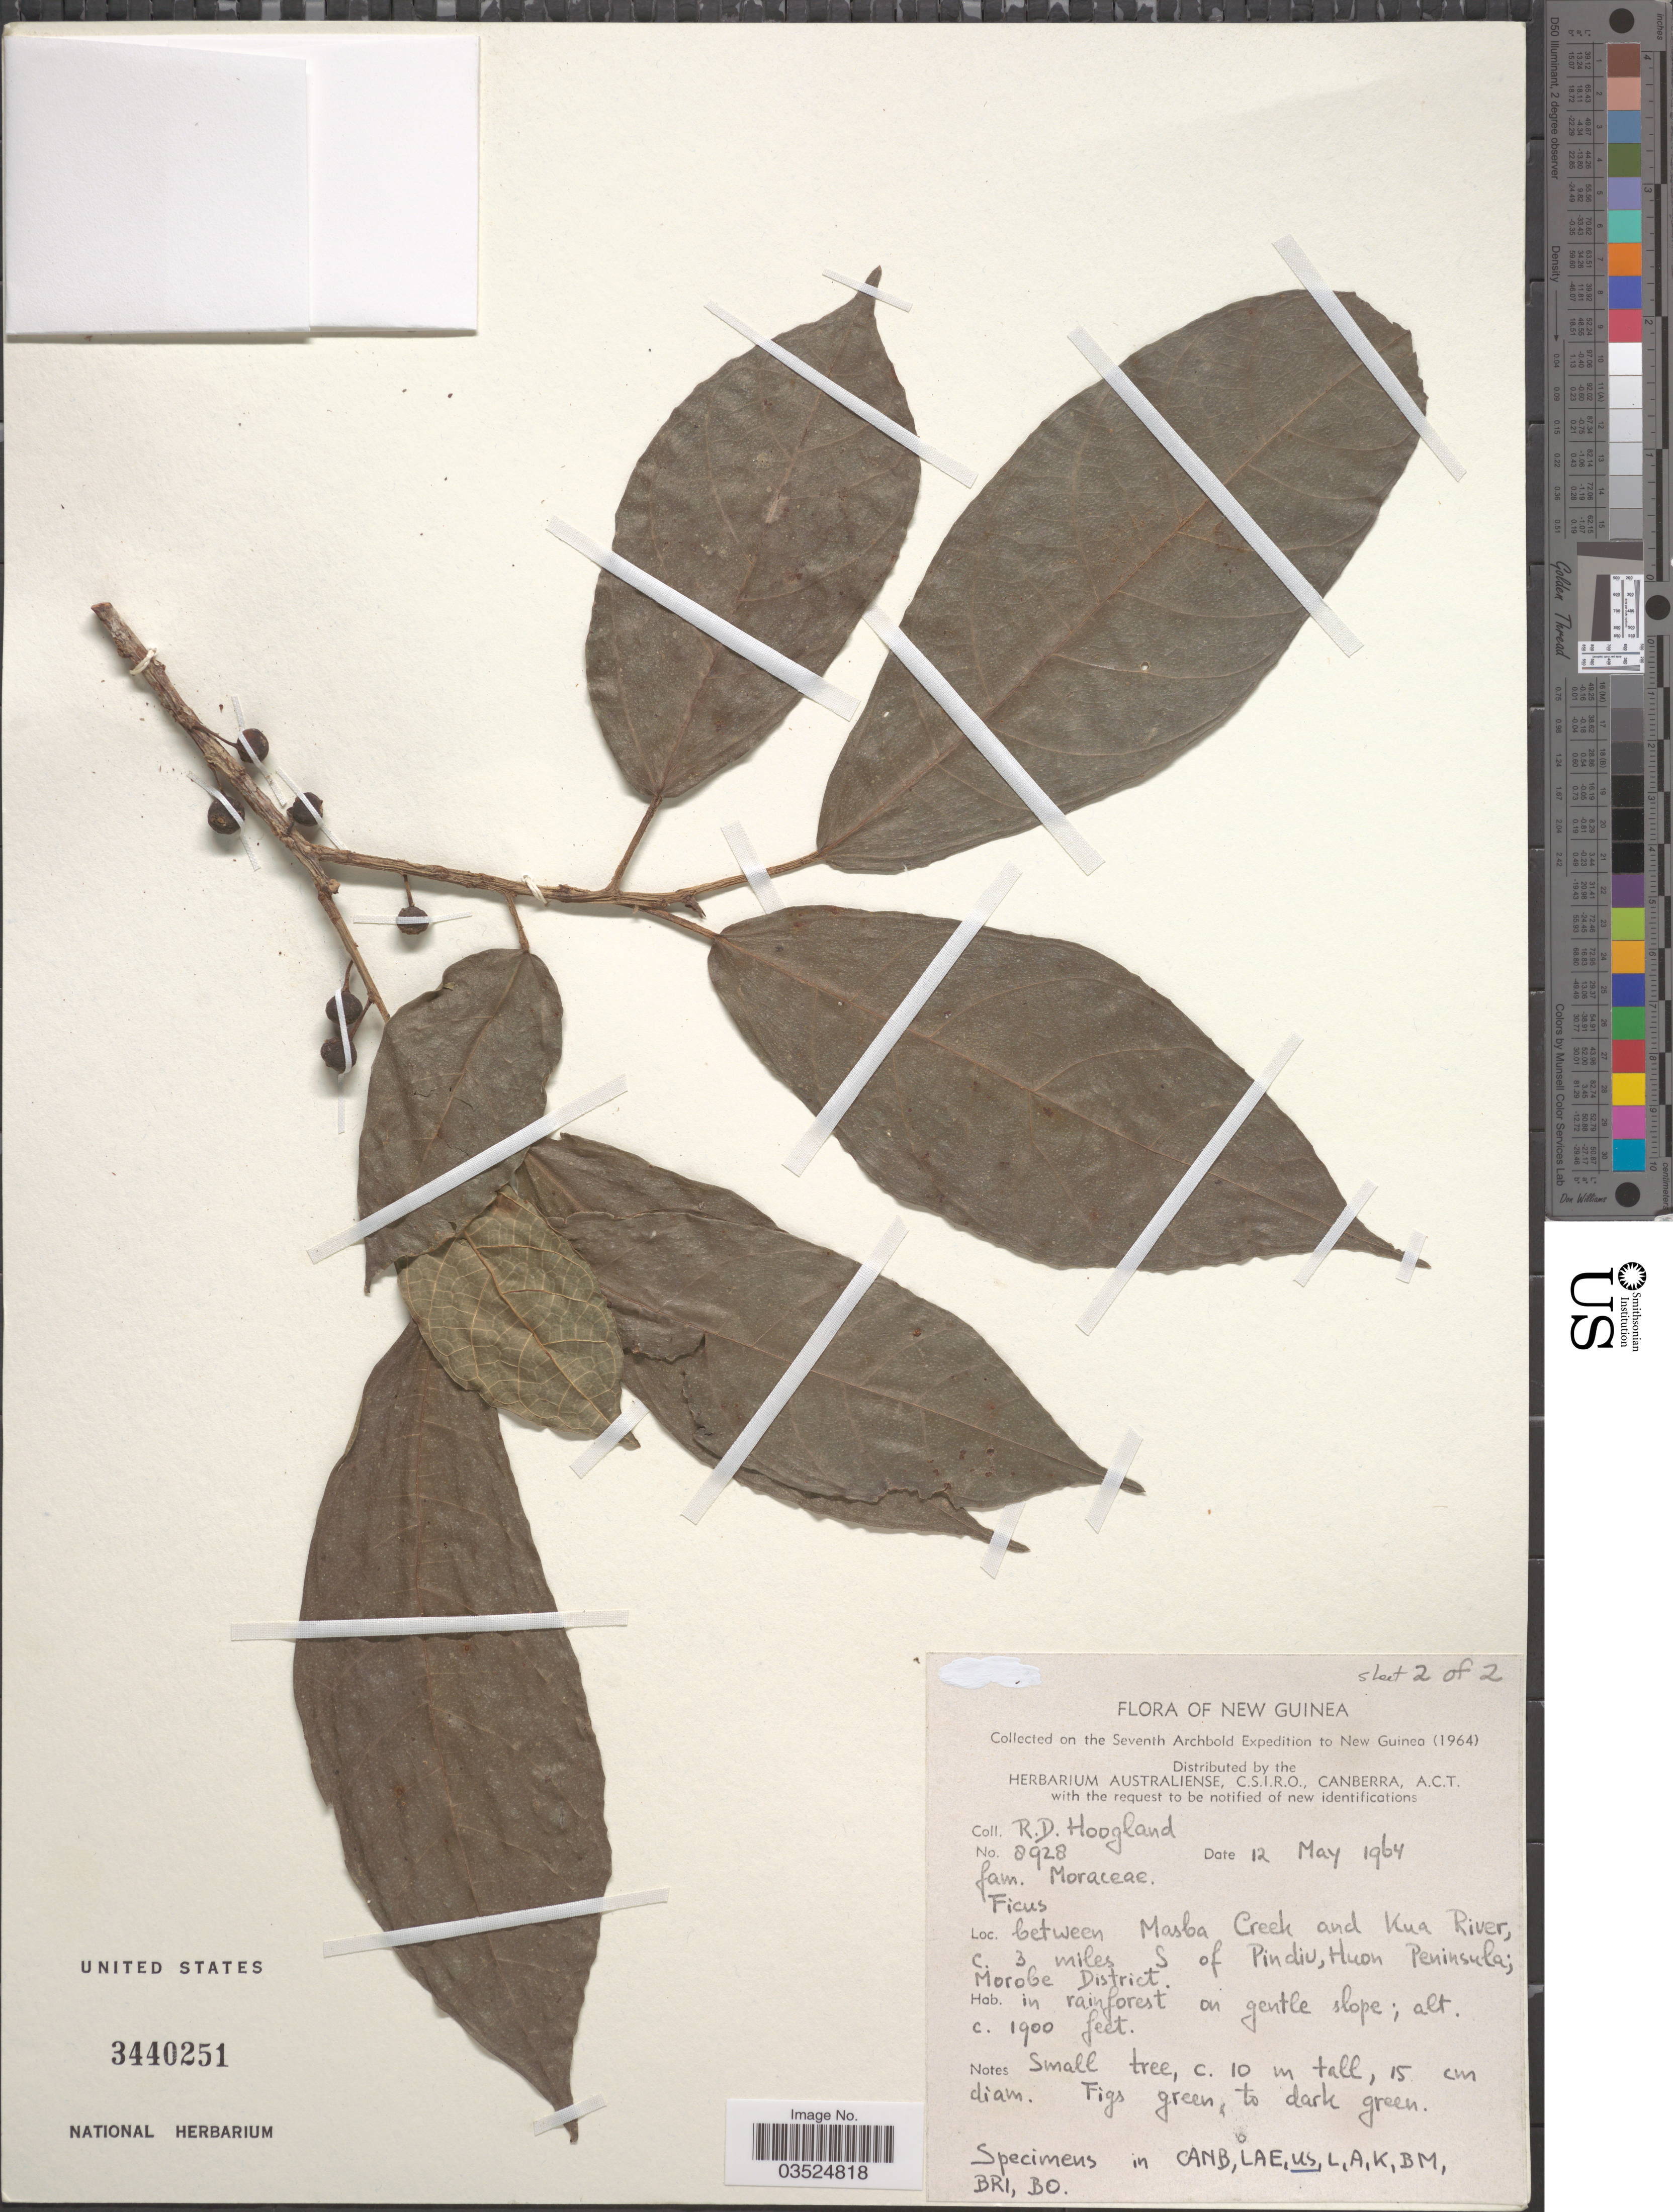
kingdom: Plantae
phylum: Tracheophyta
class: Magnoliopsida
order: Rosales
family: Moraceae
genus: Ficus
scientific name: Ficus sp.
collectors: R. D. Hoogland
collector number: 8928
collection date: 1964-05-12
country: Papua New Guinea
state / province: Morobe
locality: New Guinea. Between Masba Creek and Kua River, c. 3 miles S of Pindiu, Huon Peninsula; Morobe District.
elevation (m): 579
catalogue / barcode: US 3440251